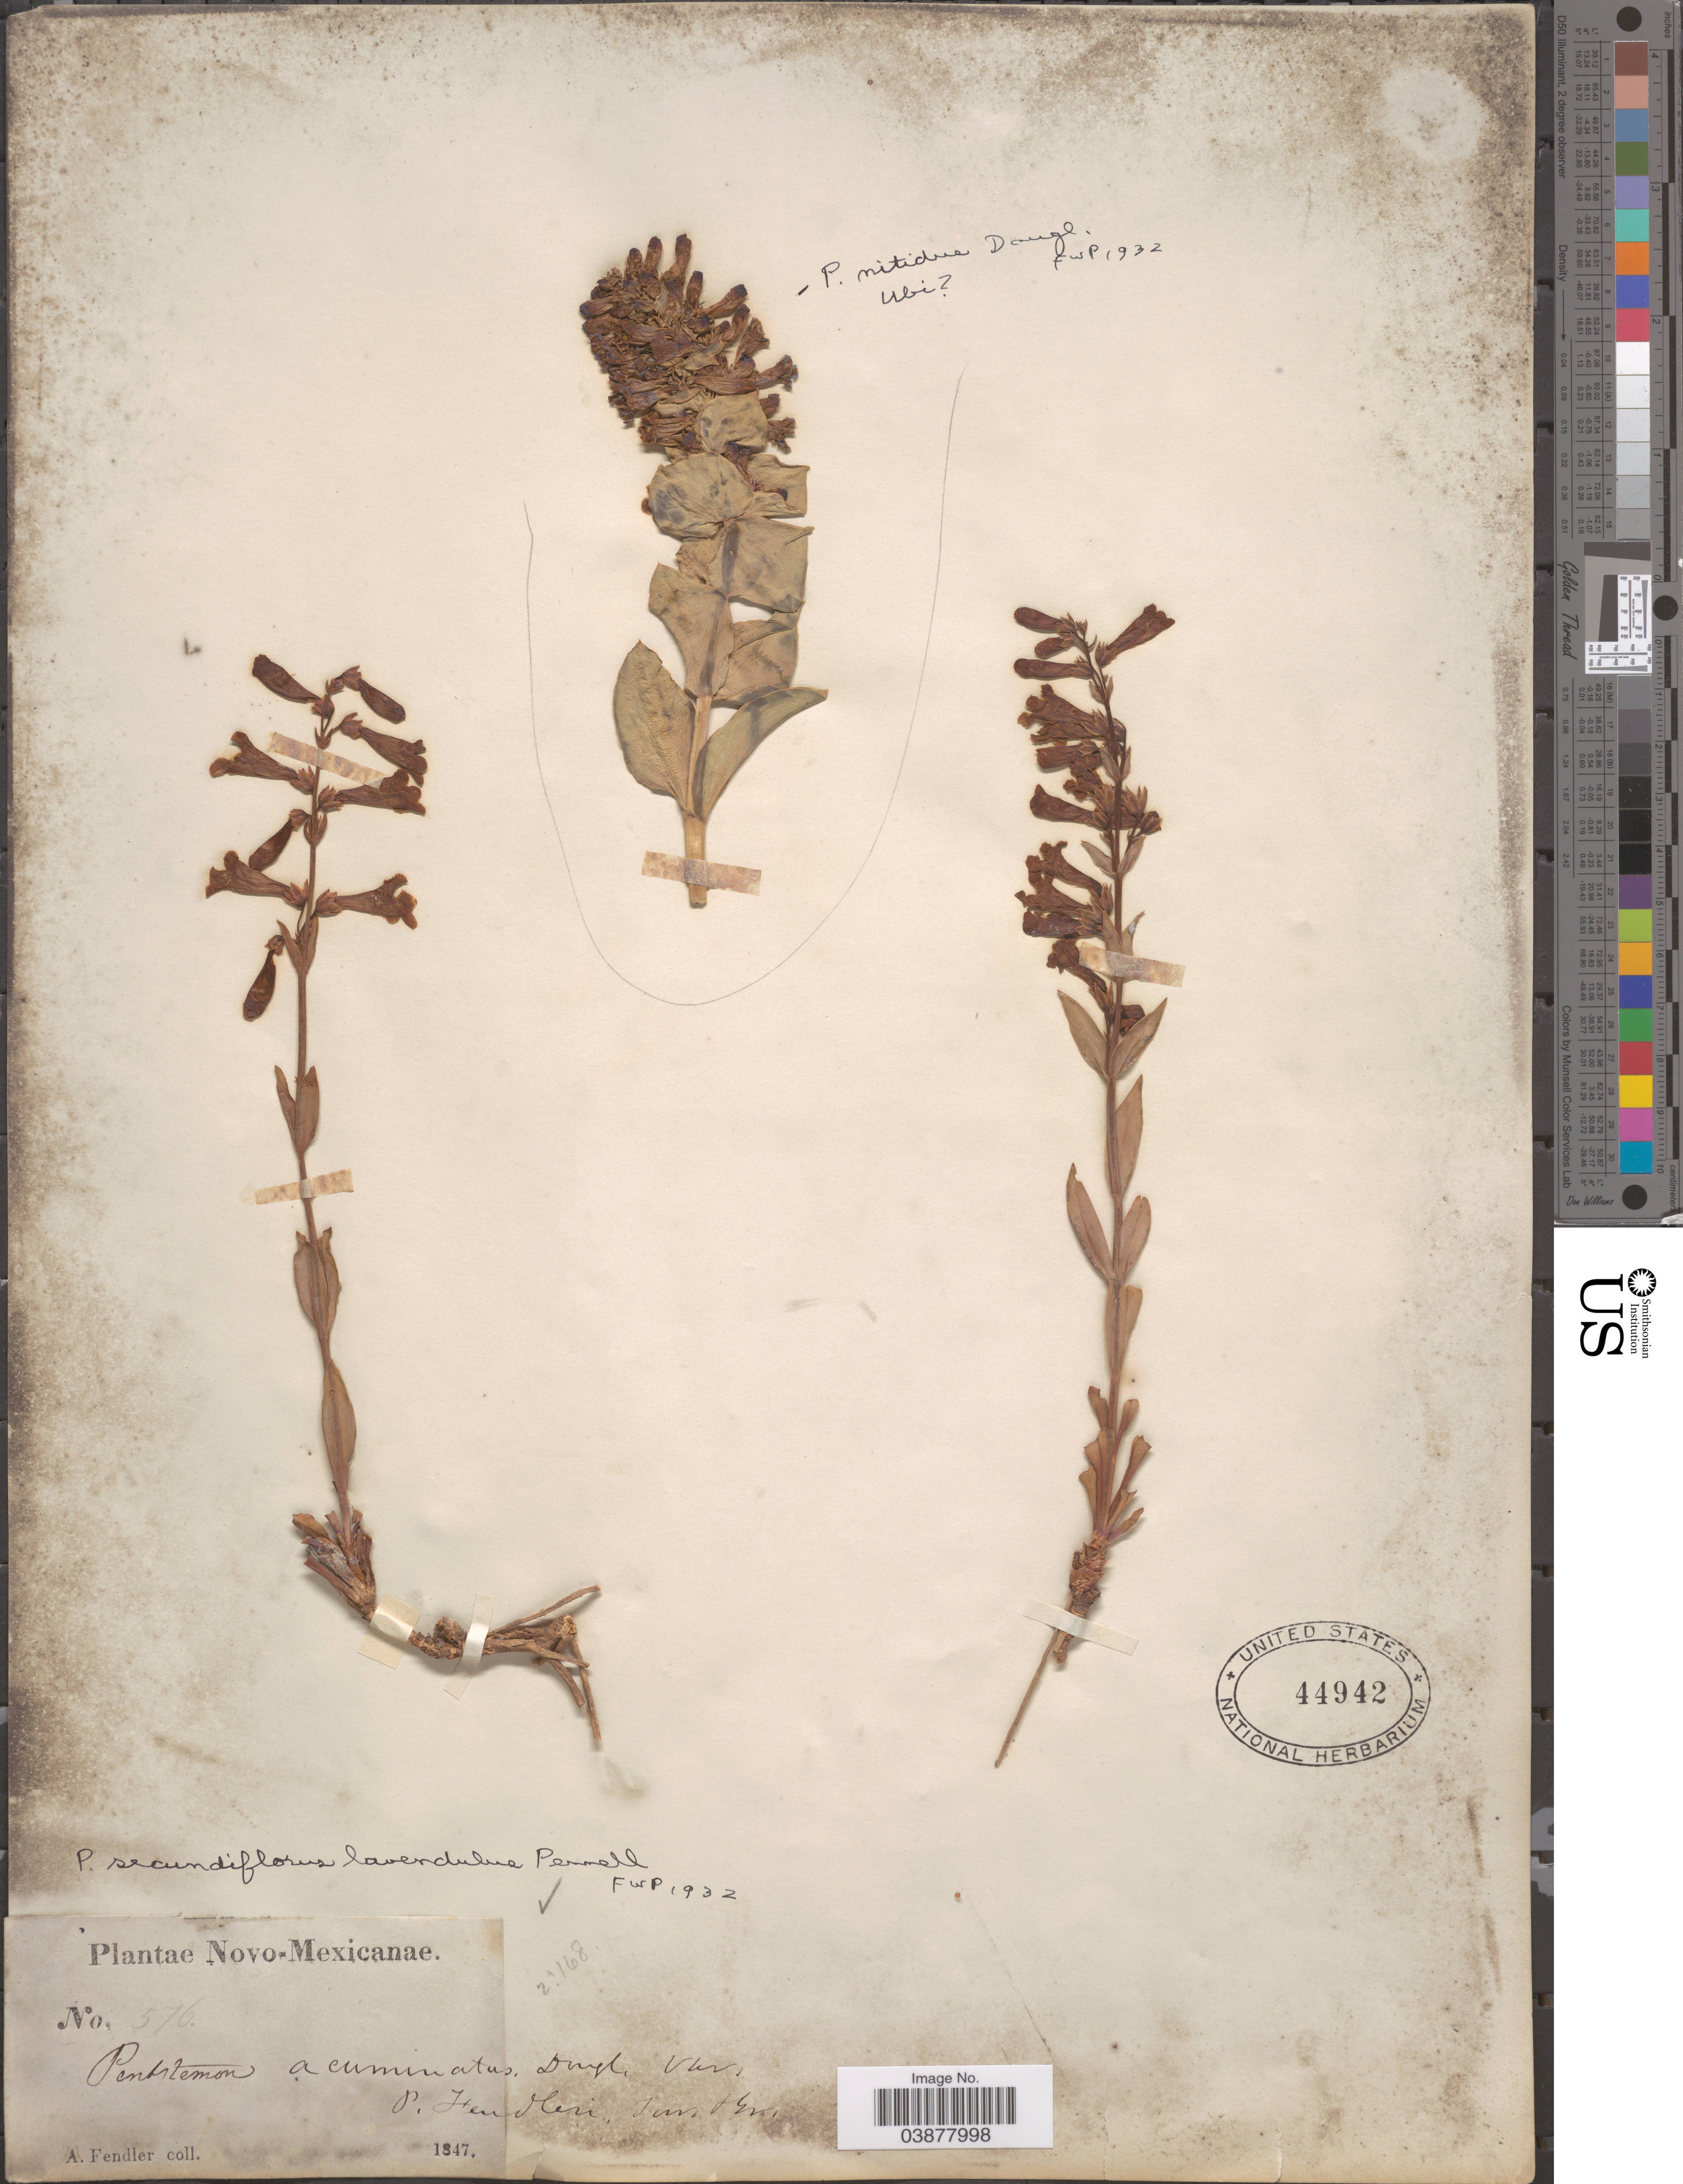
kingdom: Plantae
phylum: Tracheophyta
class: Magnoliopsida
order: Lamiales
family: Plantaginaceae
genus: Penstemon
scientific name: Penstemon secundiflorus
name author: Benth.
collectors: A. Fendler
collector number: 576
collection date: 1847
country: United States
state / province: New Mexico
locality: Novo-Mexicanae.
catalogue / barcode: US 44942